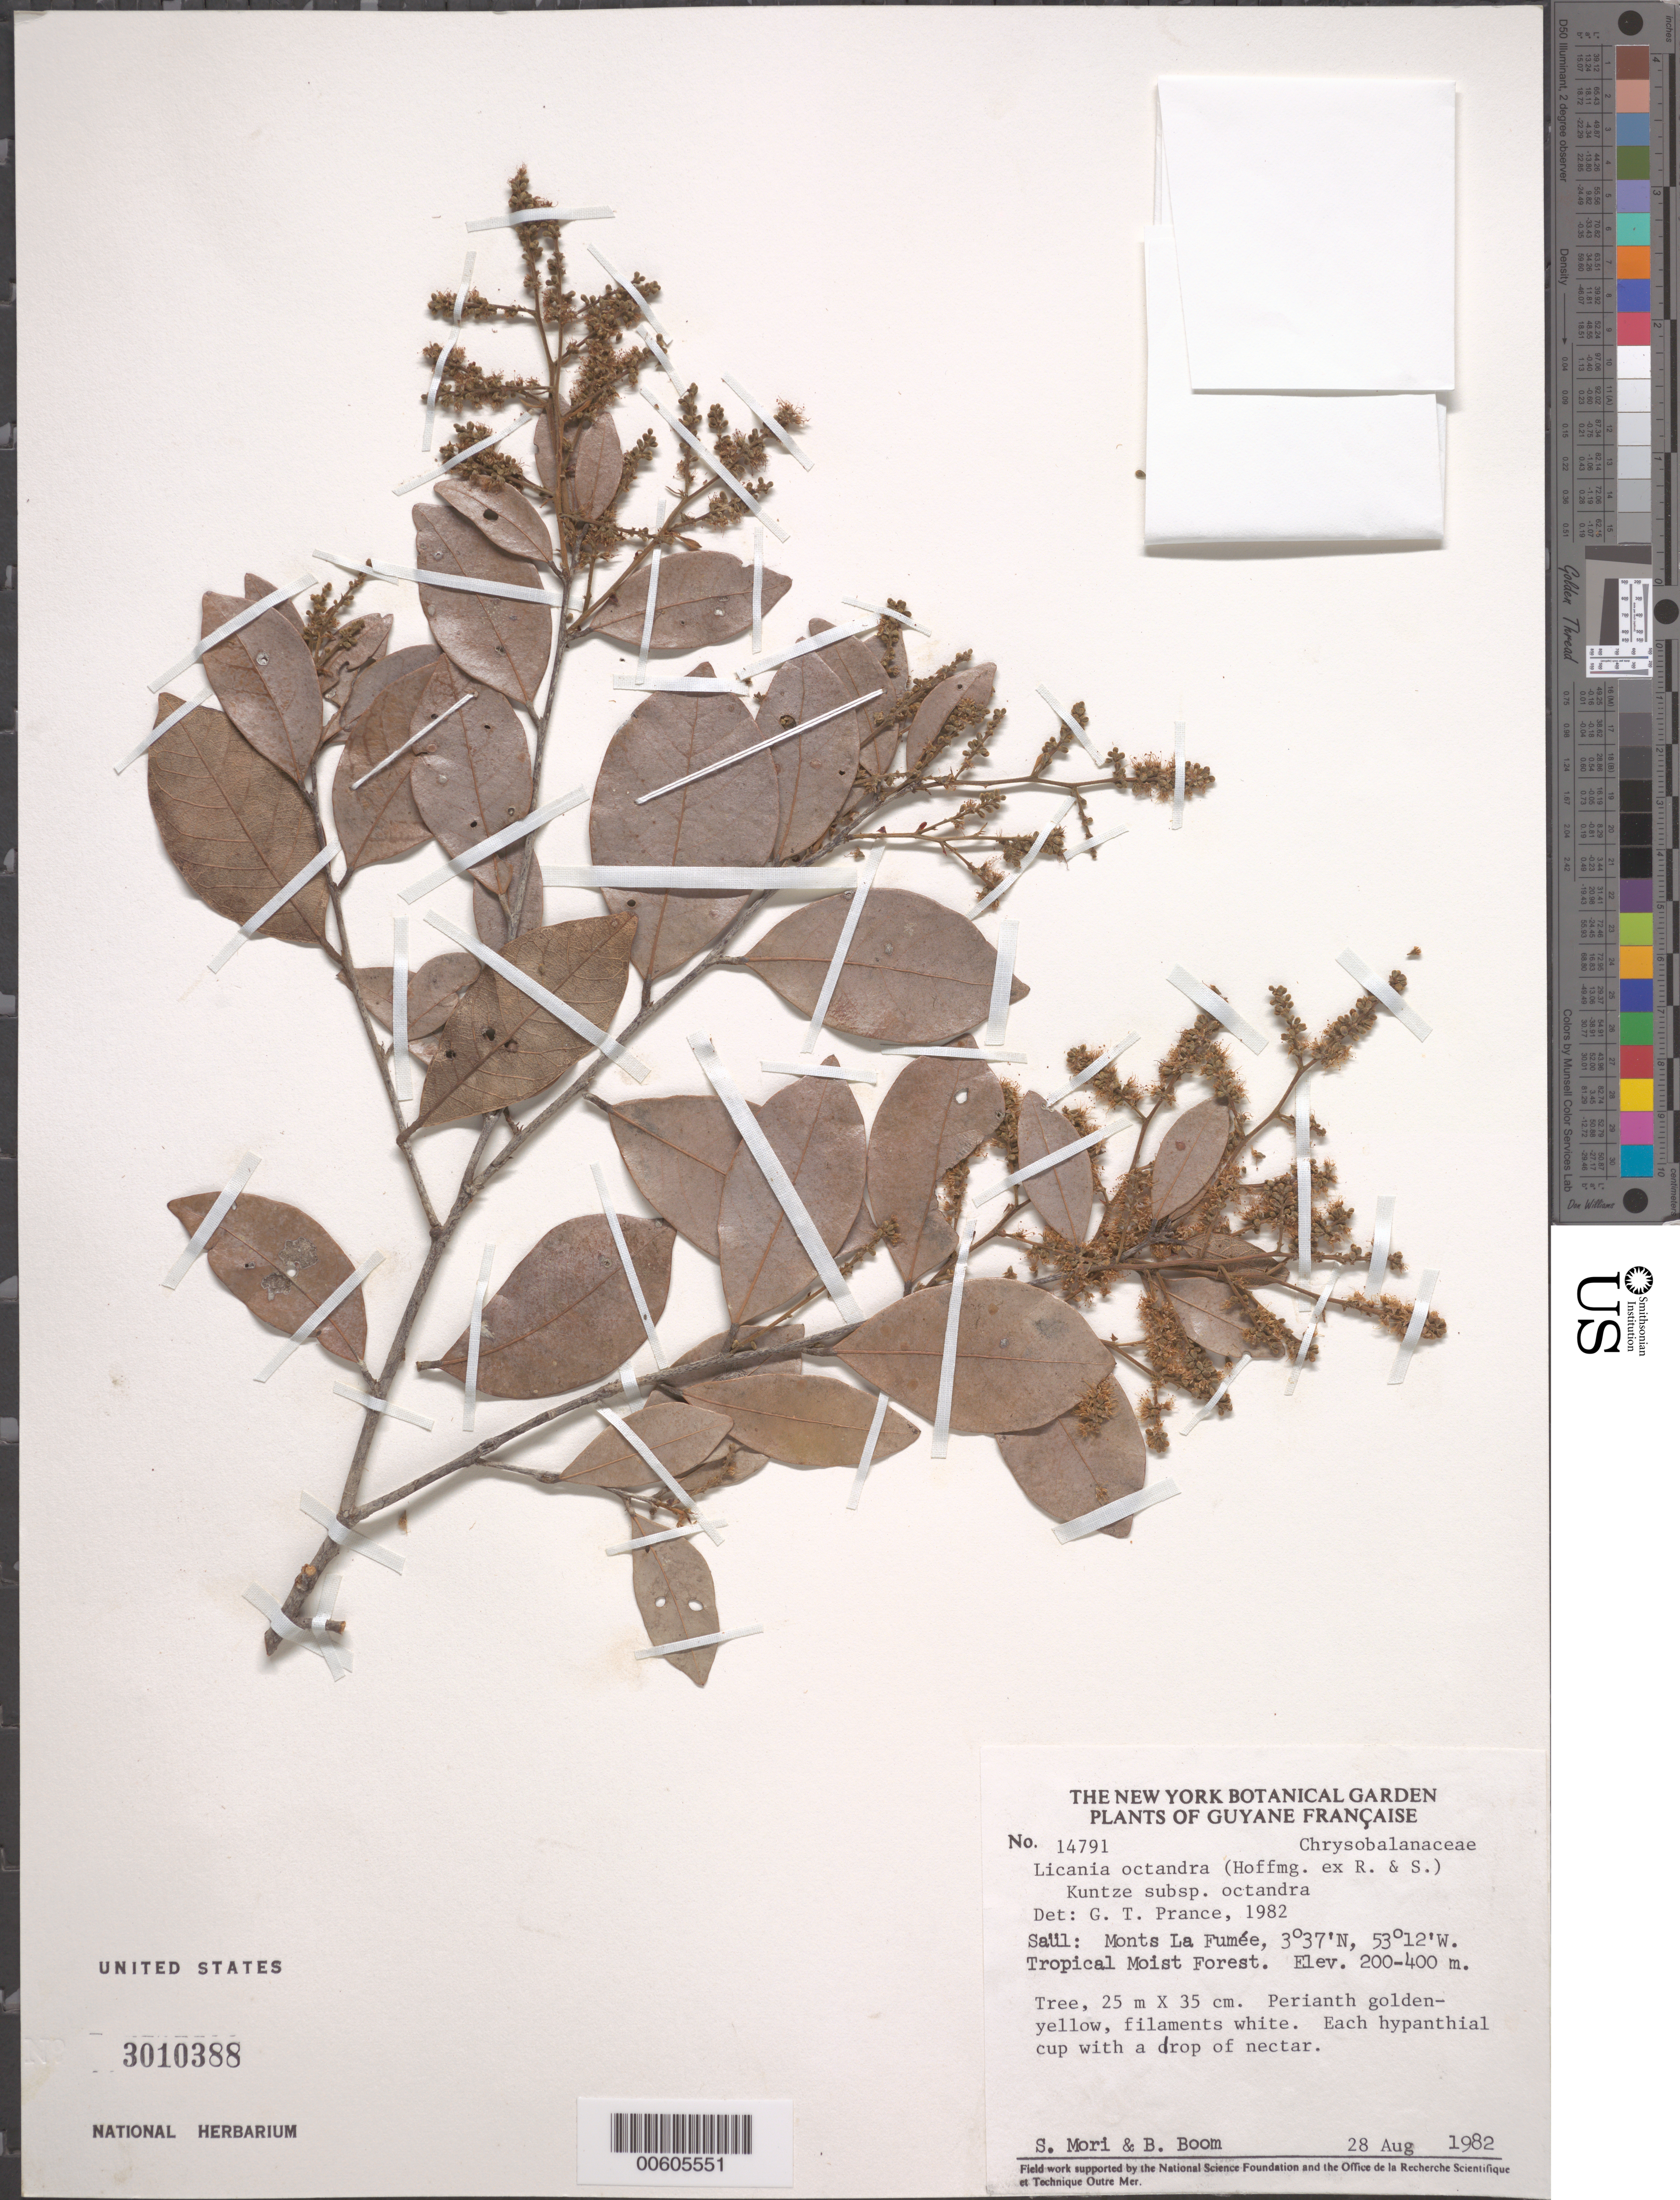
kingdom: Plantae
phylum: Tracheophyta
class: Magnoliopsida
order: Malpighiales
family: Chrysobalanaceae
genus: Leptobalanus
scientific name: Leptobalanus octandrus subsp. octandrus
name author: (Hoffmanns. ex Schult.) Sothers & Prance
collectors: S. Mori & B. M. Boom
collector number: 14791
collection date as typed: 28-Aug-82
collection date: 1982-08-28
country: French Guiana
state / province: Saint-Laurent-du-Maroni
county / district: Saül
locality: Saül, Monts La Fumée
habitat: Tropical moist forest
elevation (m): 200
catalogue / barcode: US 3010388